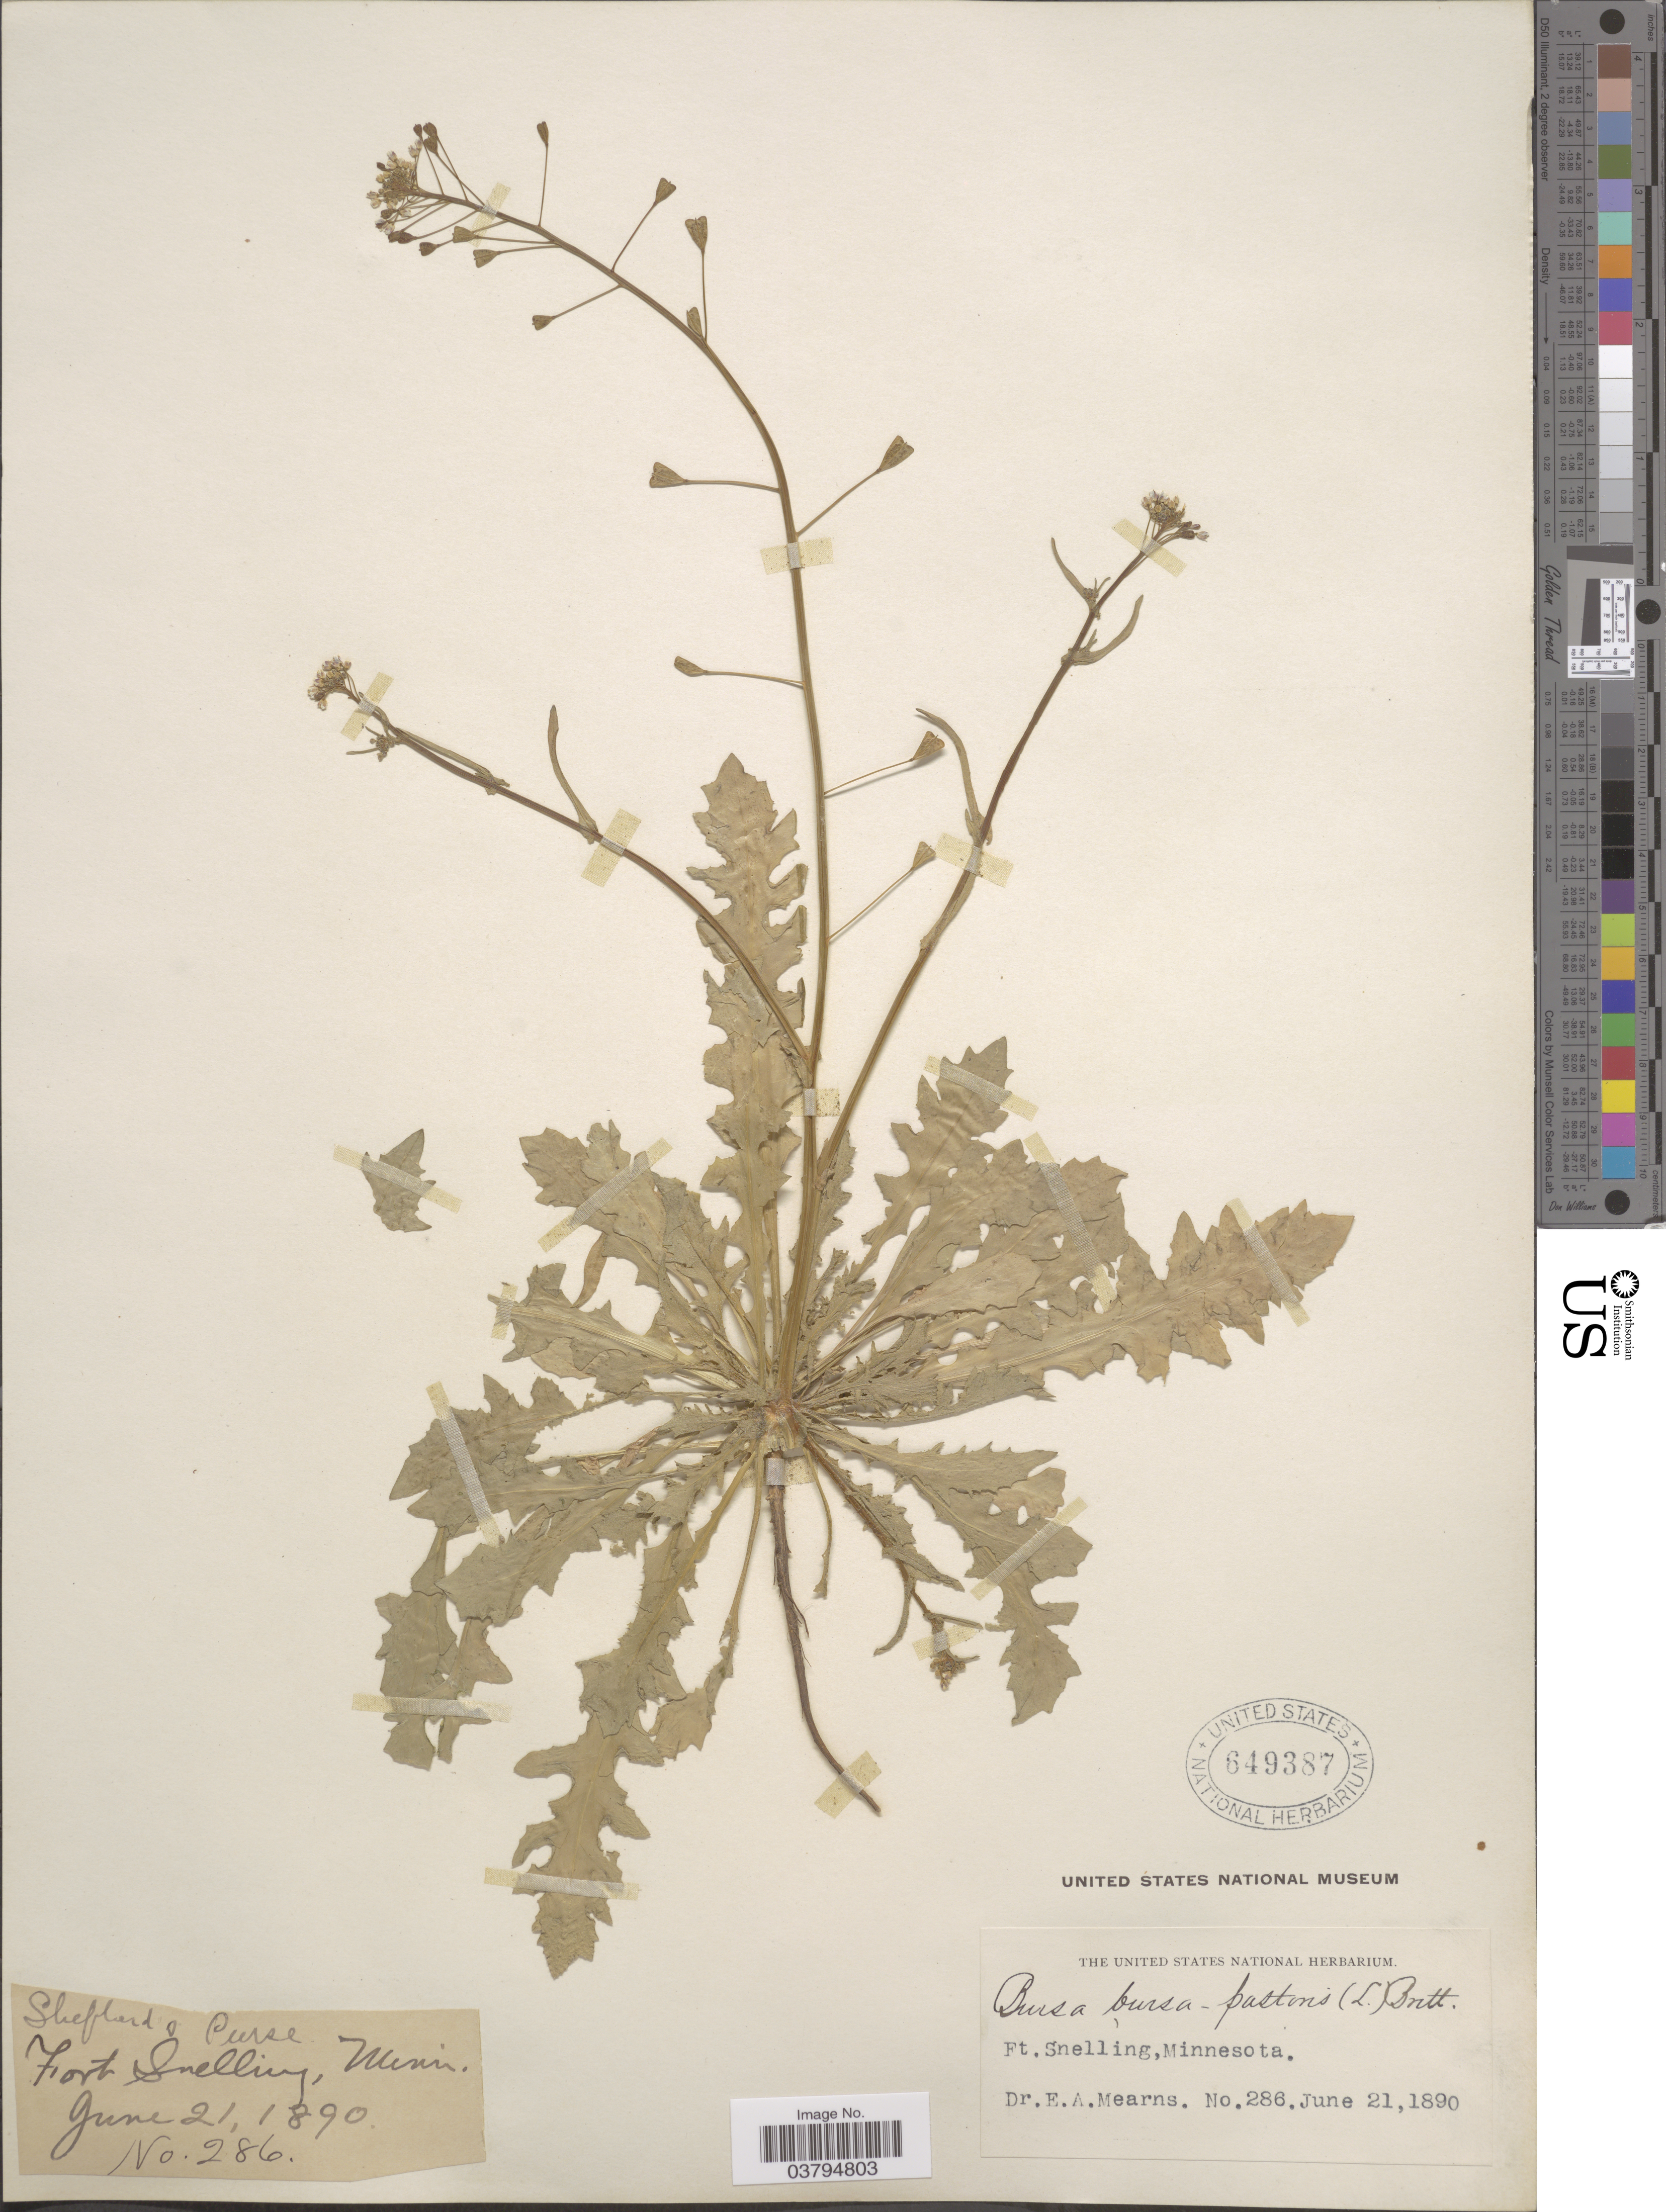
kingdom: Plantae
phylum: Tracheophyta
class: Magnoliopsida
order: Brassicales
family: Brassicaceae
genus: Capsella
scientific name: Capsella bursa-pastoris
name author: (L.) Medik.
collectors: E. A. Mearns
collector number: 286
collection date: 1890-06-21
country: United States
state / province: Minnesota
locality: Fort Snelling.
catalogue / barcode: US 649387